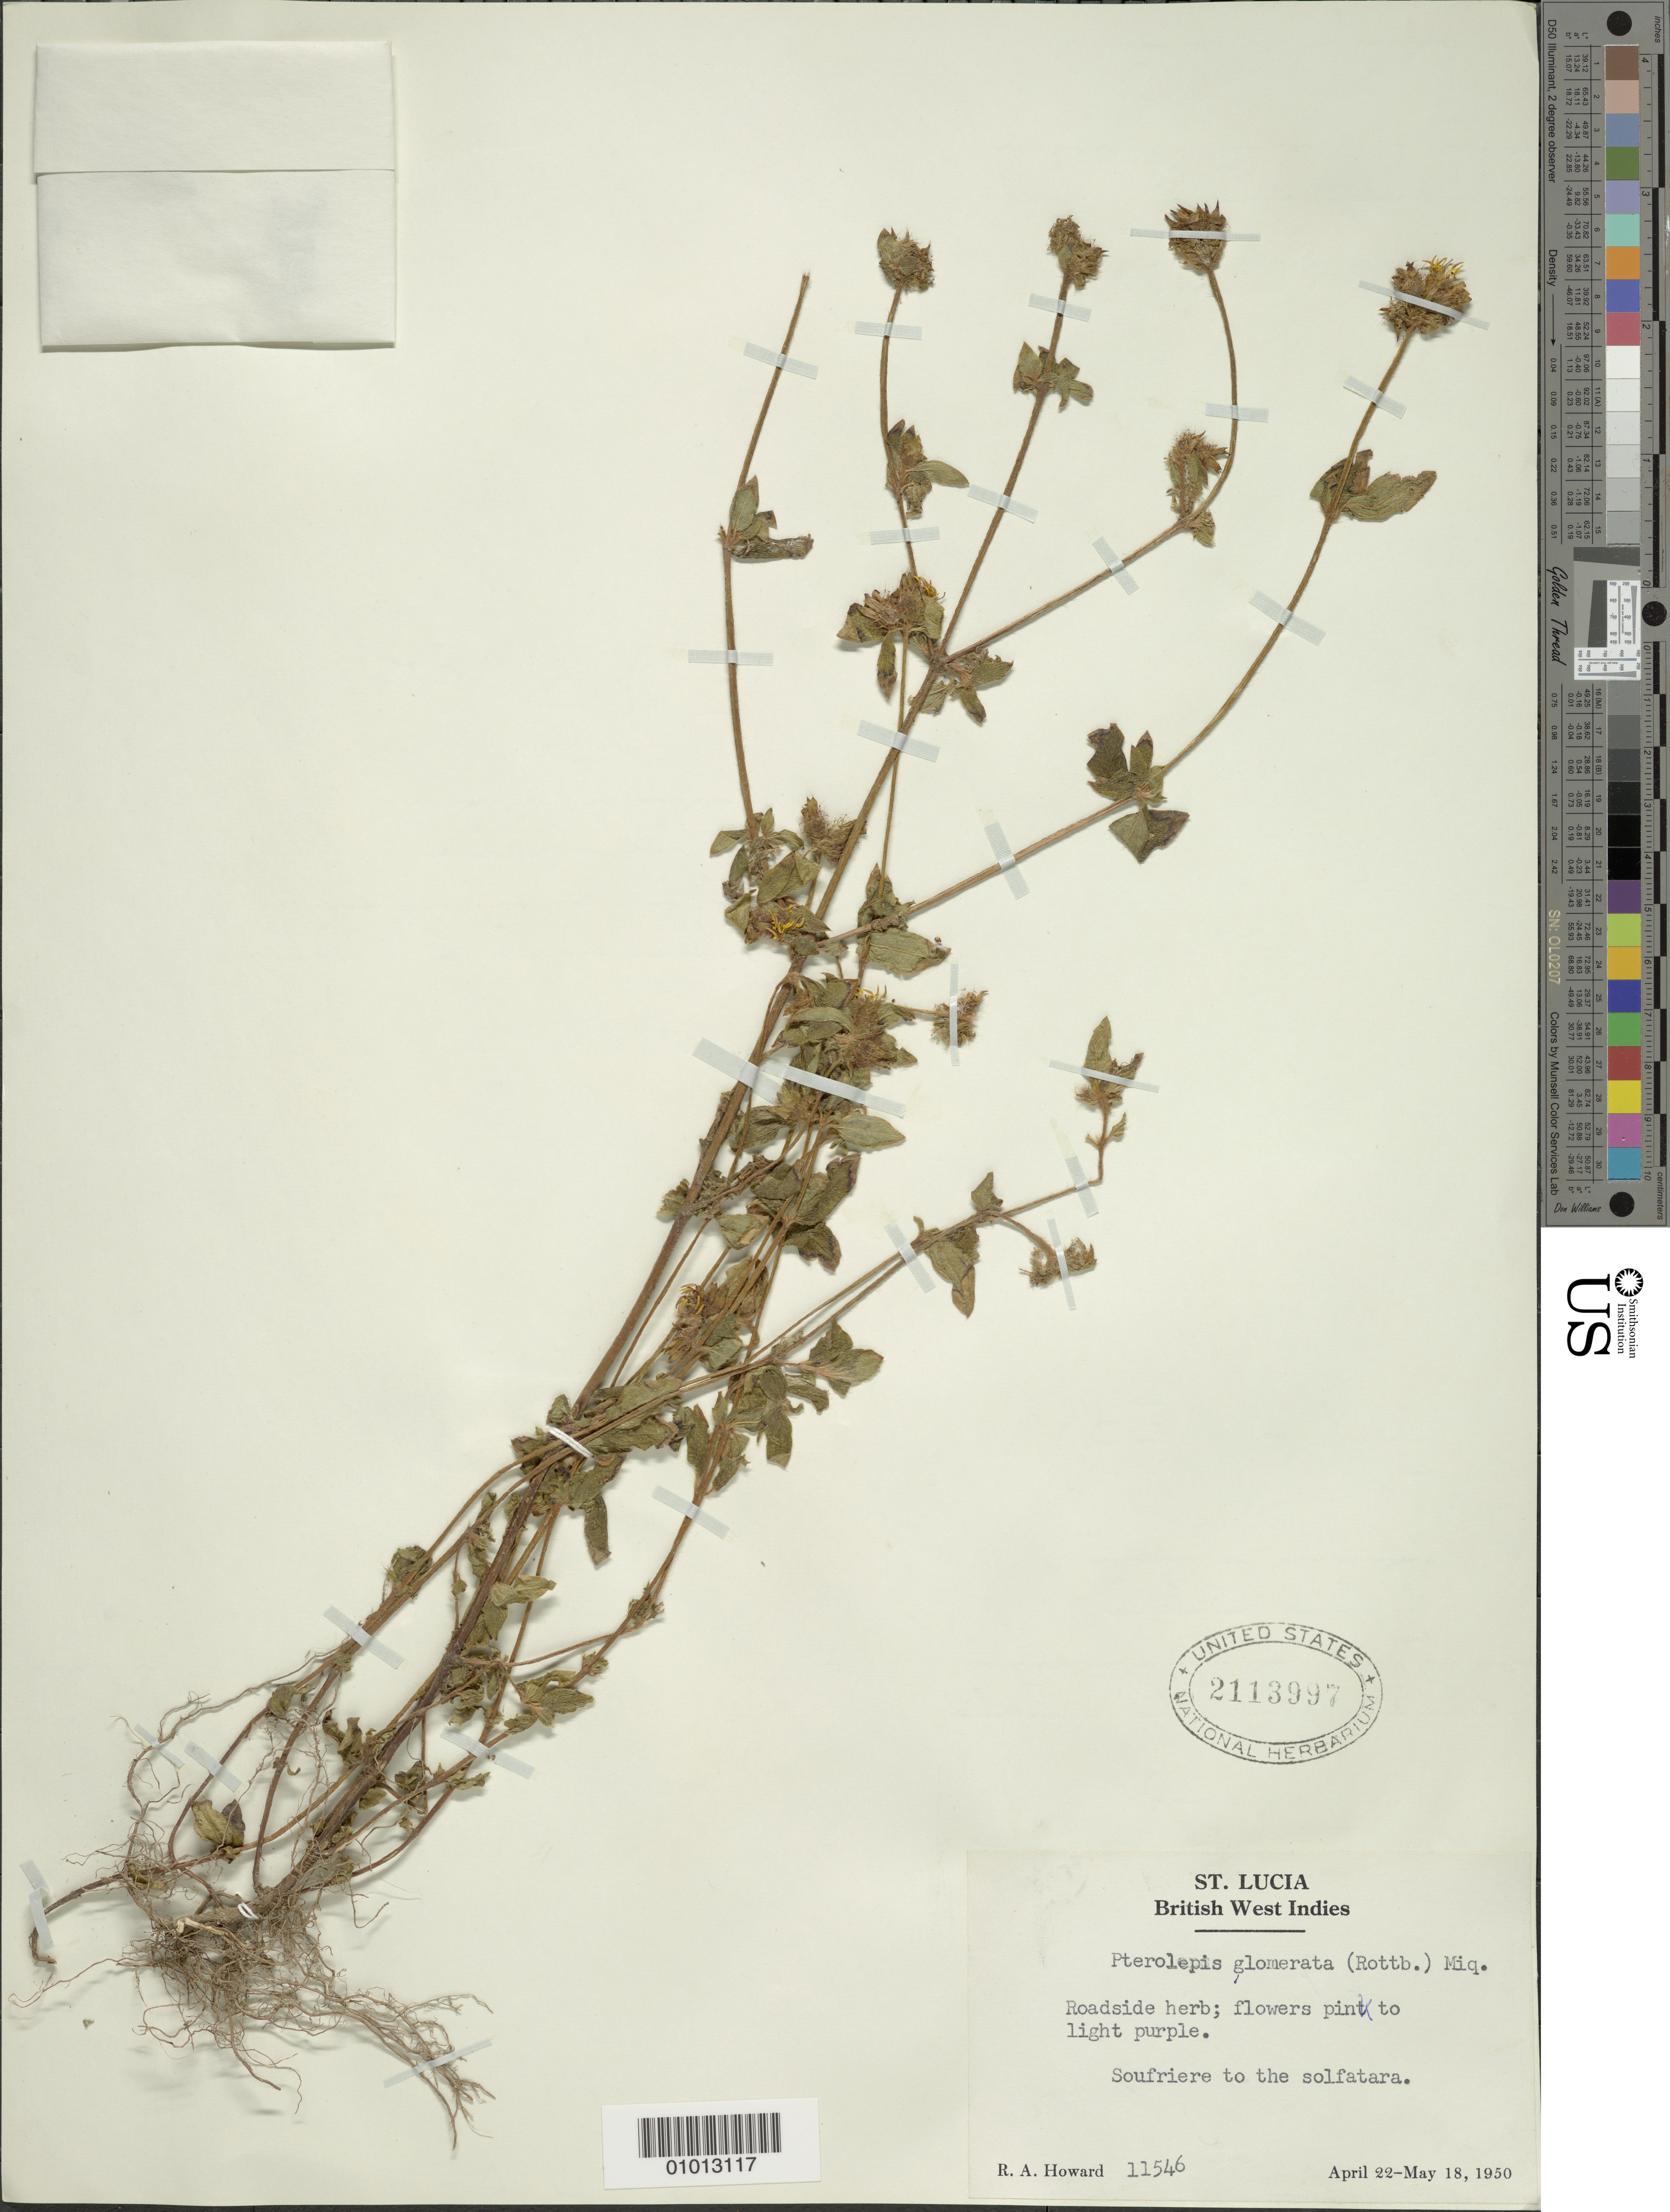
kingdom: Plantae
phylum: Tracheophyta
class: Magnoliopsida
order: Myrtales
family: Melastomataceae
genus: Pterolepis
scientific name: Pterolepis glomerata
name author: (Rottb.) Miq.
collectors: R. A. Howard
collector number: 11546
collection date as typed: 22 Apr 1950 to 18 May 1950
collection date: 1950-04-22/1950-05-18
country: St. Lucia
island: St. Lucia I.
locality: Soufriere to the solfatara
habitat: Roadside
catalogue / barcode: US 2113997